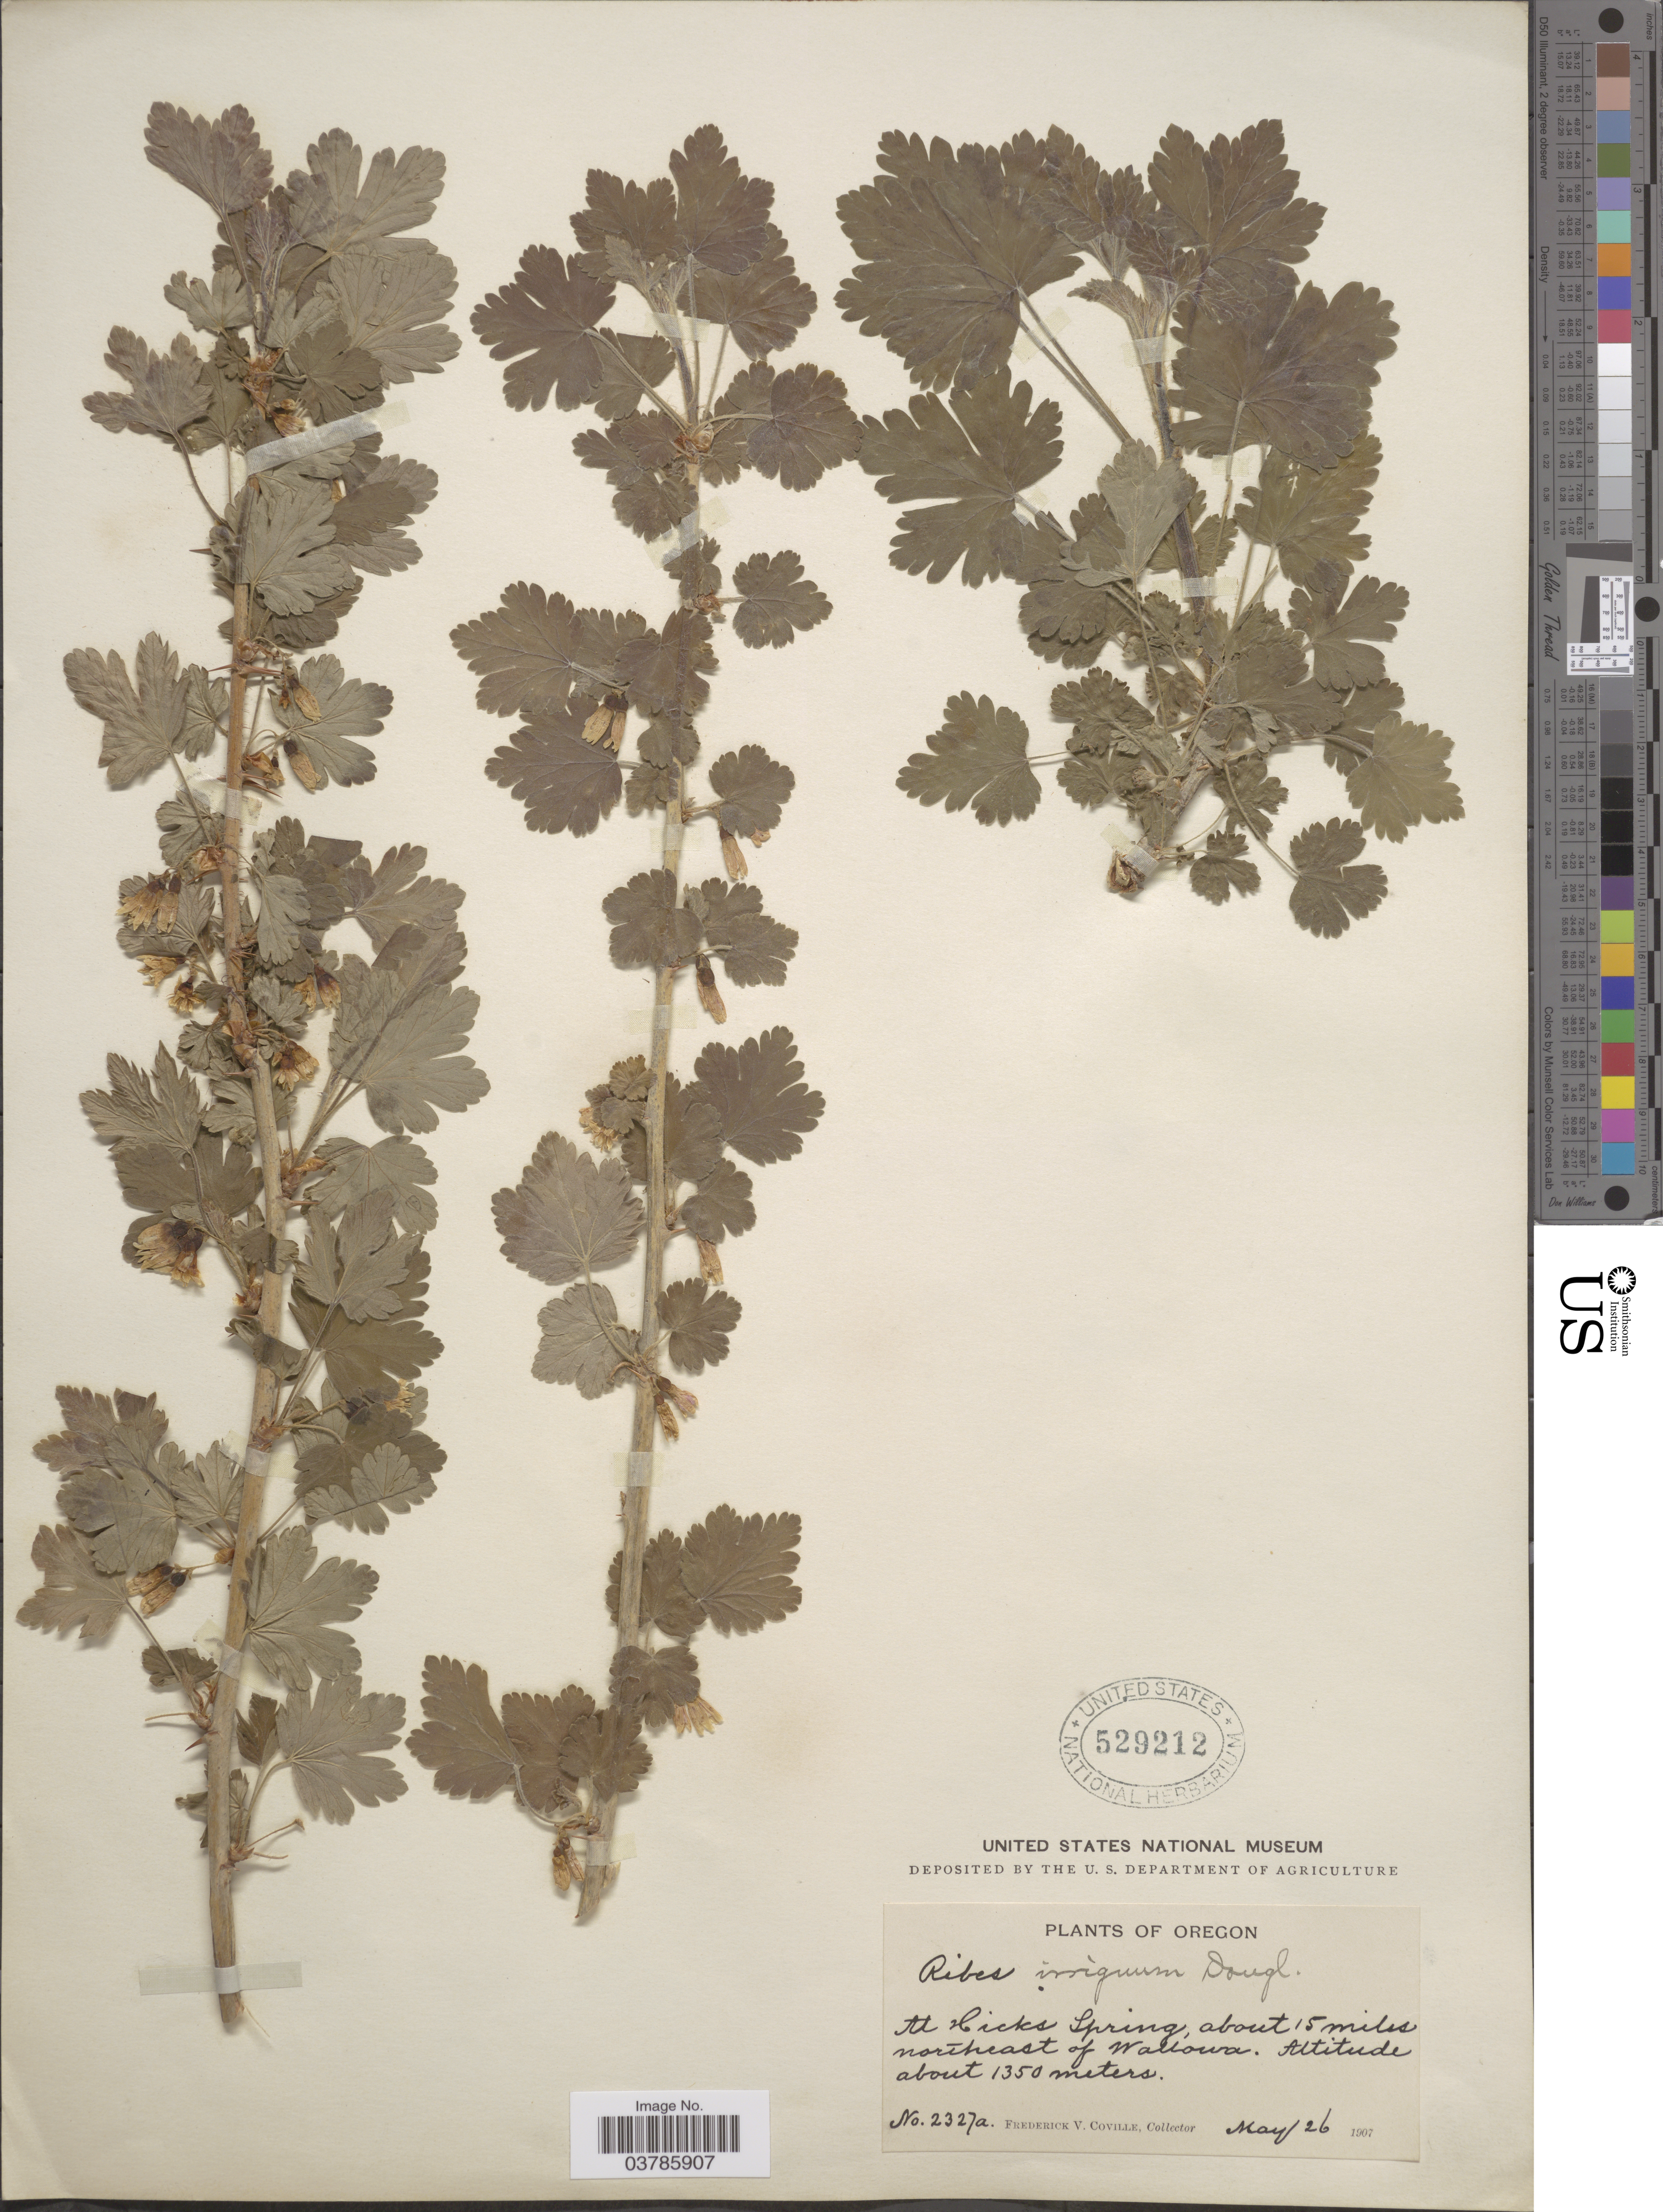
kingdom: Plantae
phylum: Tracheophyta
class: Magnoliopsida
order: Saxifragales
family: Grossulariaceae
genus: Ribes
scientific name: Ribes oxyacanthoides var. irriguum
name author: (Douglas) Jancz.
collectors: F. V. Coville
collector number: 2327a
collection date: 1907-05-26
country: United States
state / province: Oregon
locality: At Hicks Spring, about 15 miles northeast of Wallowa.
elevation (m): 1350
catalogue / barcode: US 529212